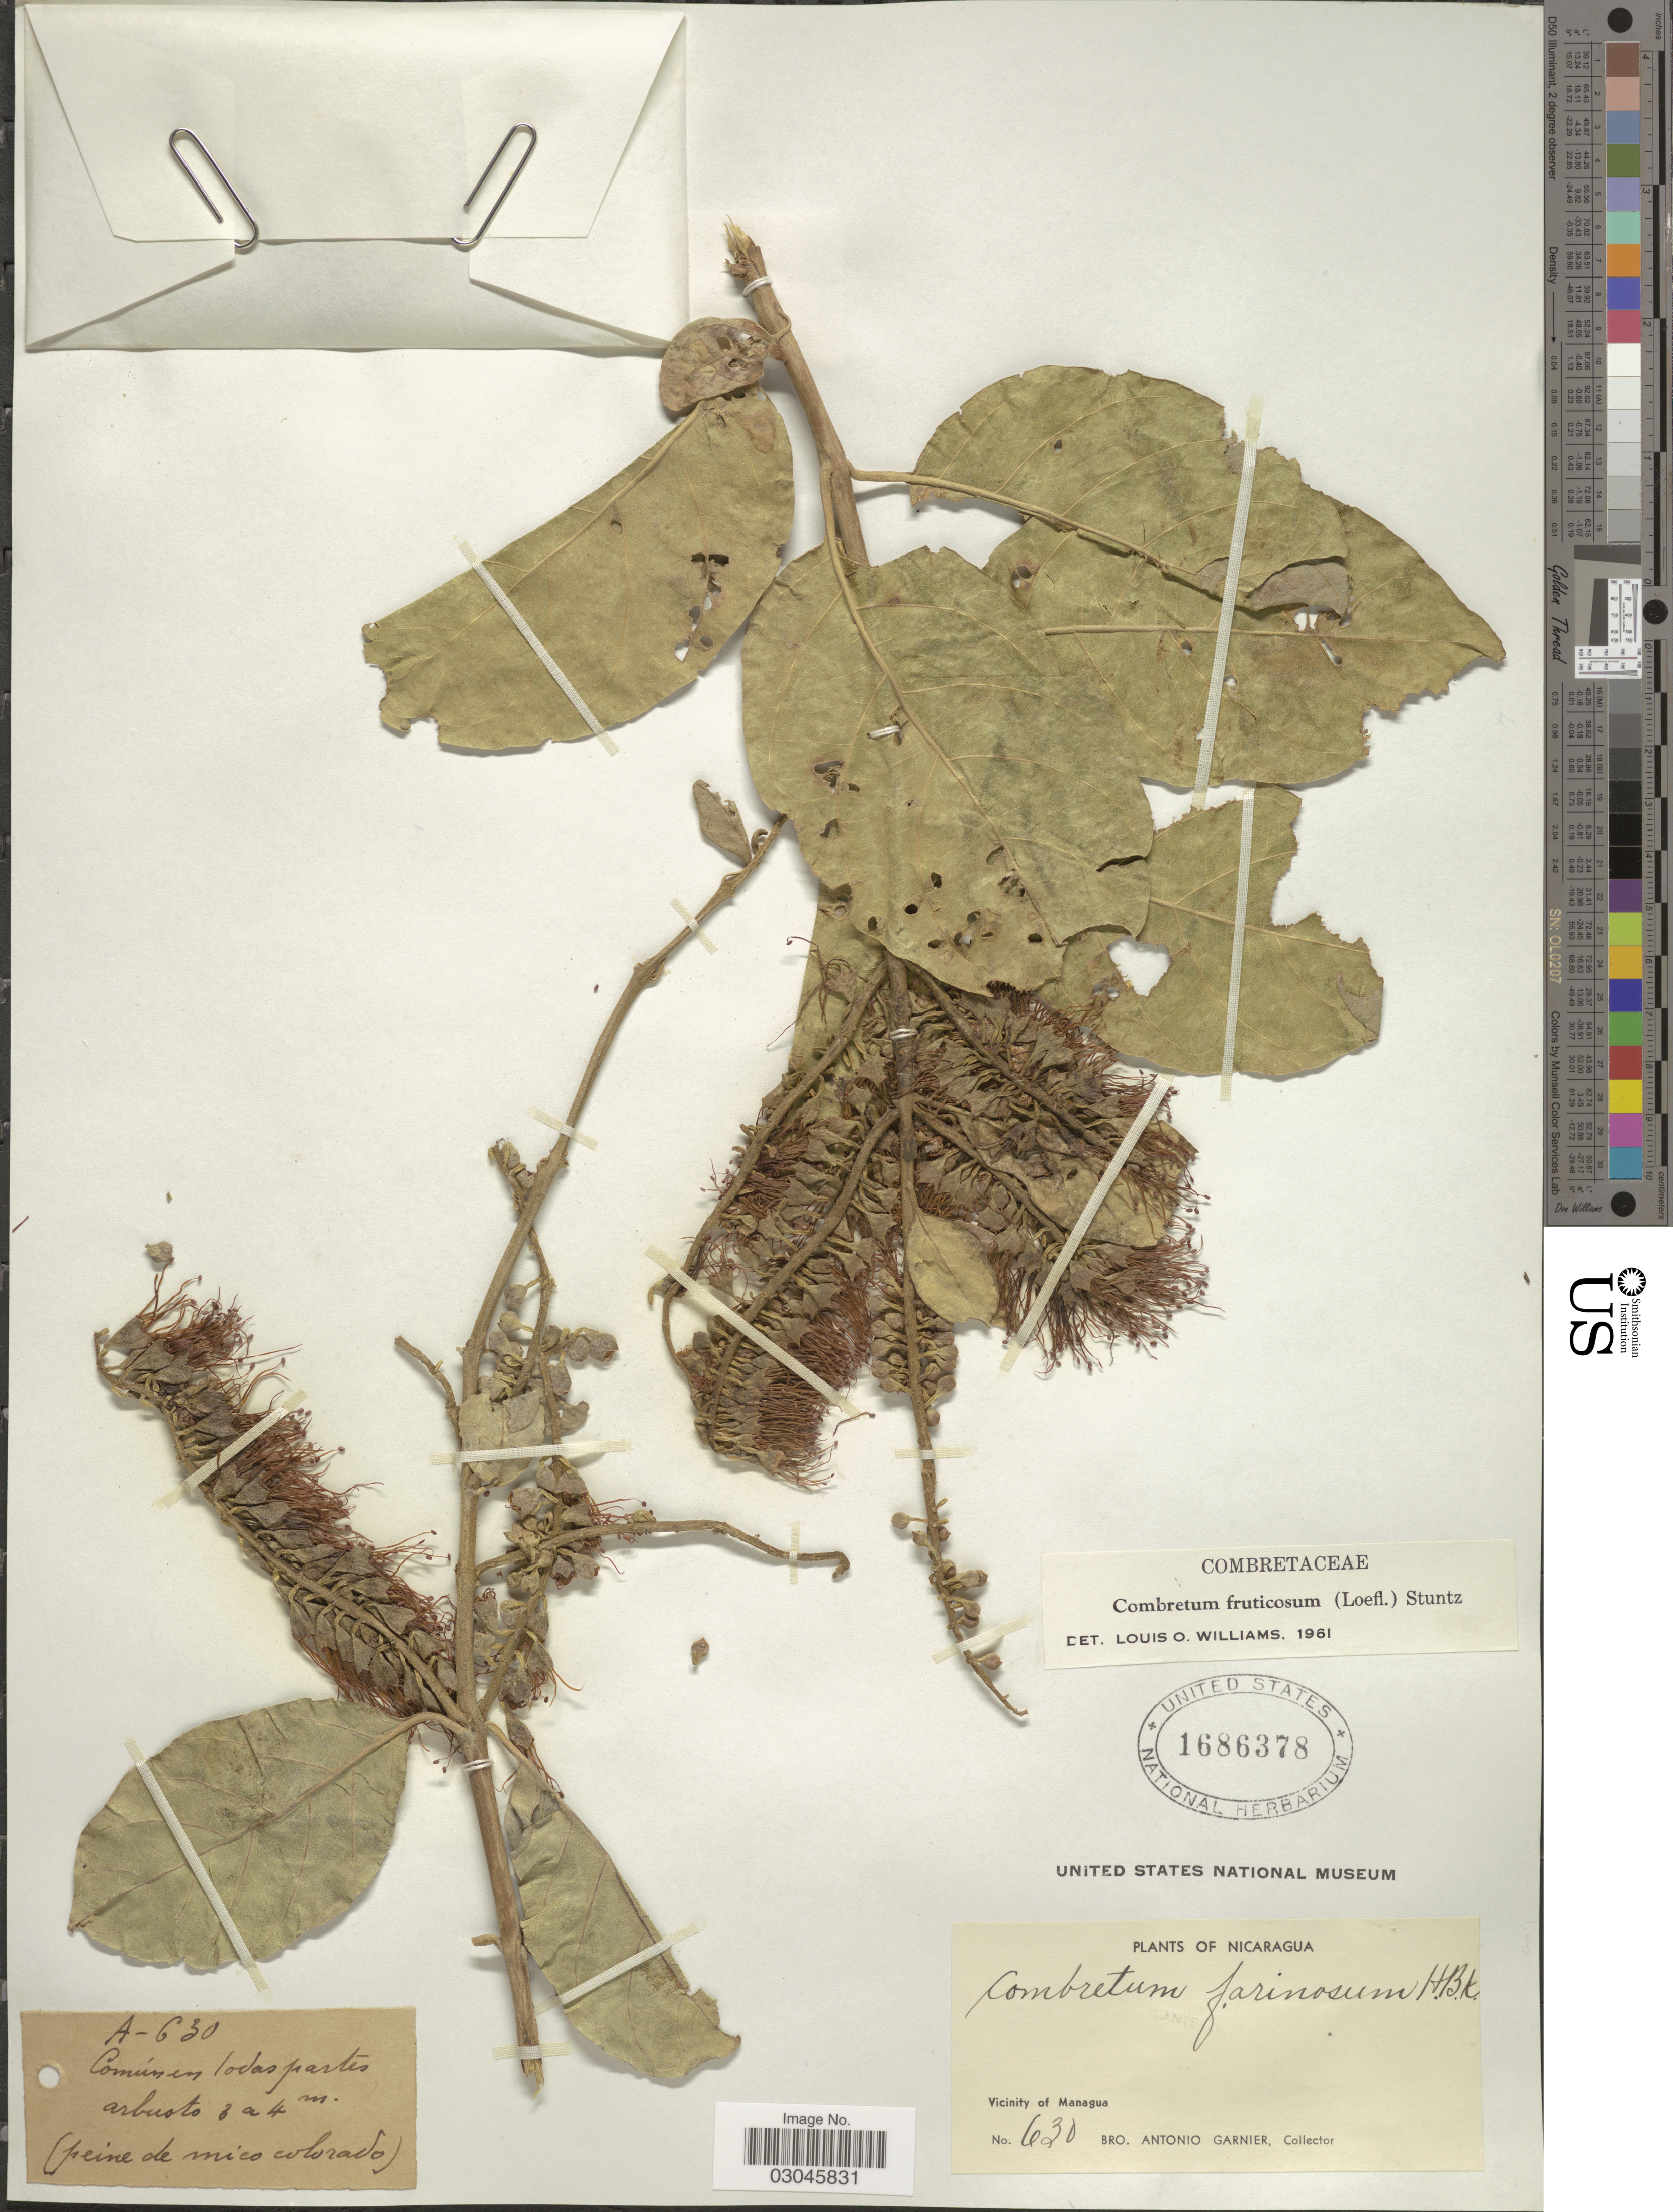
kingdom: Plantae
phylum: Tracheophyta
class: Magnoliopsida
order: Myrtales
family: Combretaceae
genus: Combretum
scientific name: Combretum fruticosum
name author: (Loefl.) Stuntz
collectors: Bro. A. Garnier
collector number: A-630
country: Nicaragua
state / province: Managua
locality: Vicinity of Managua.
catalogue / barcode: US 1686378